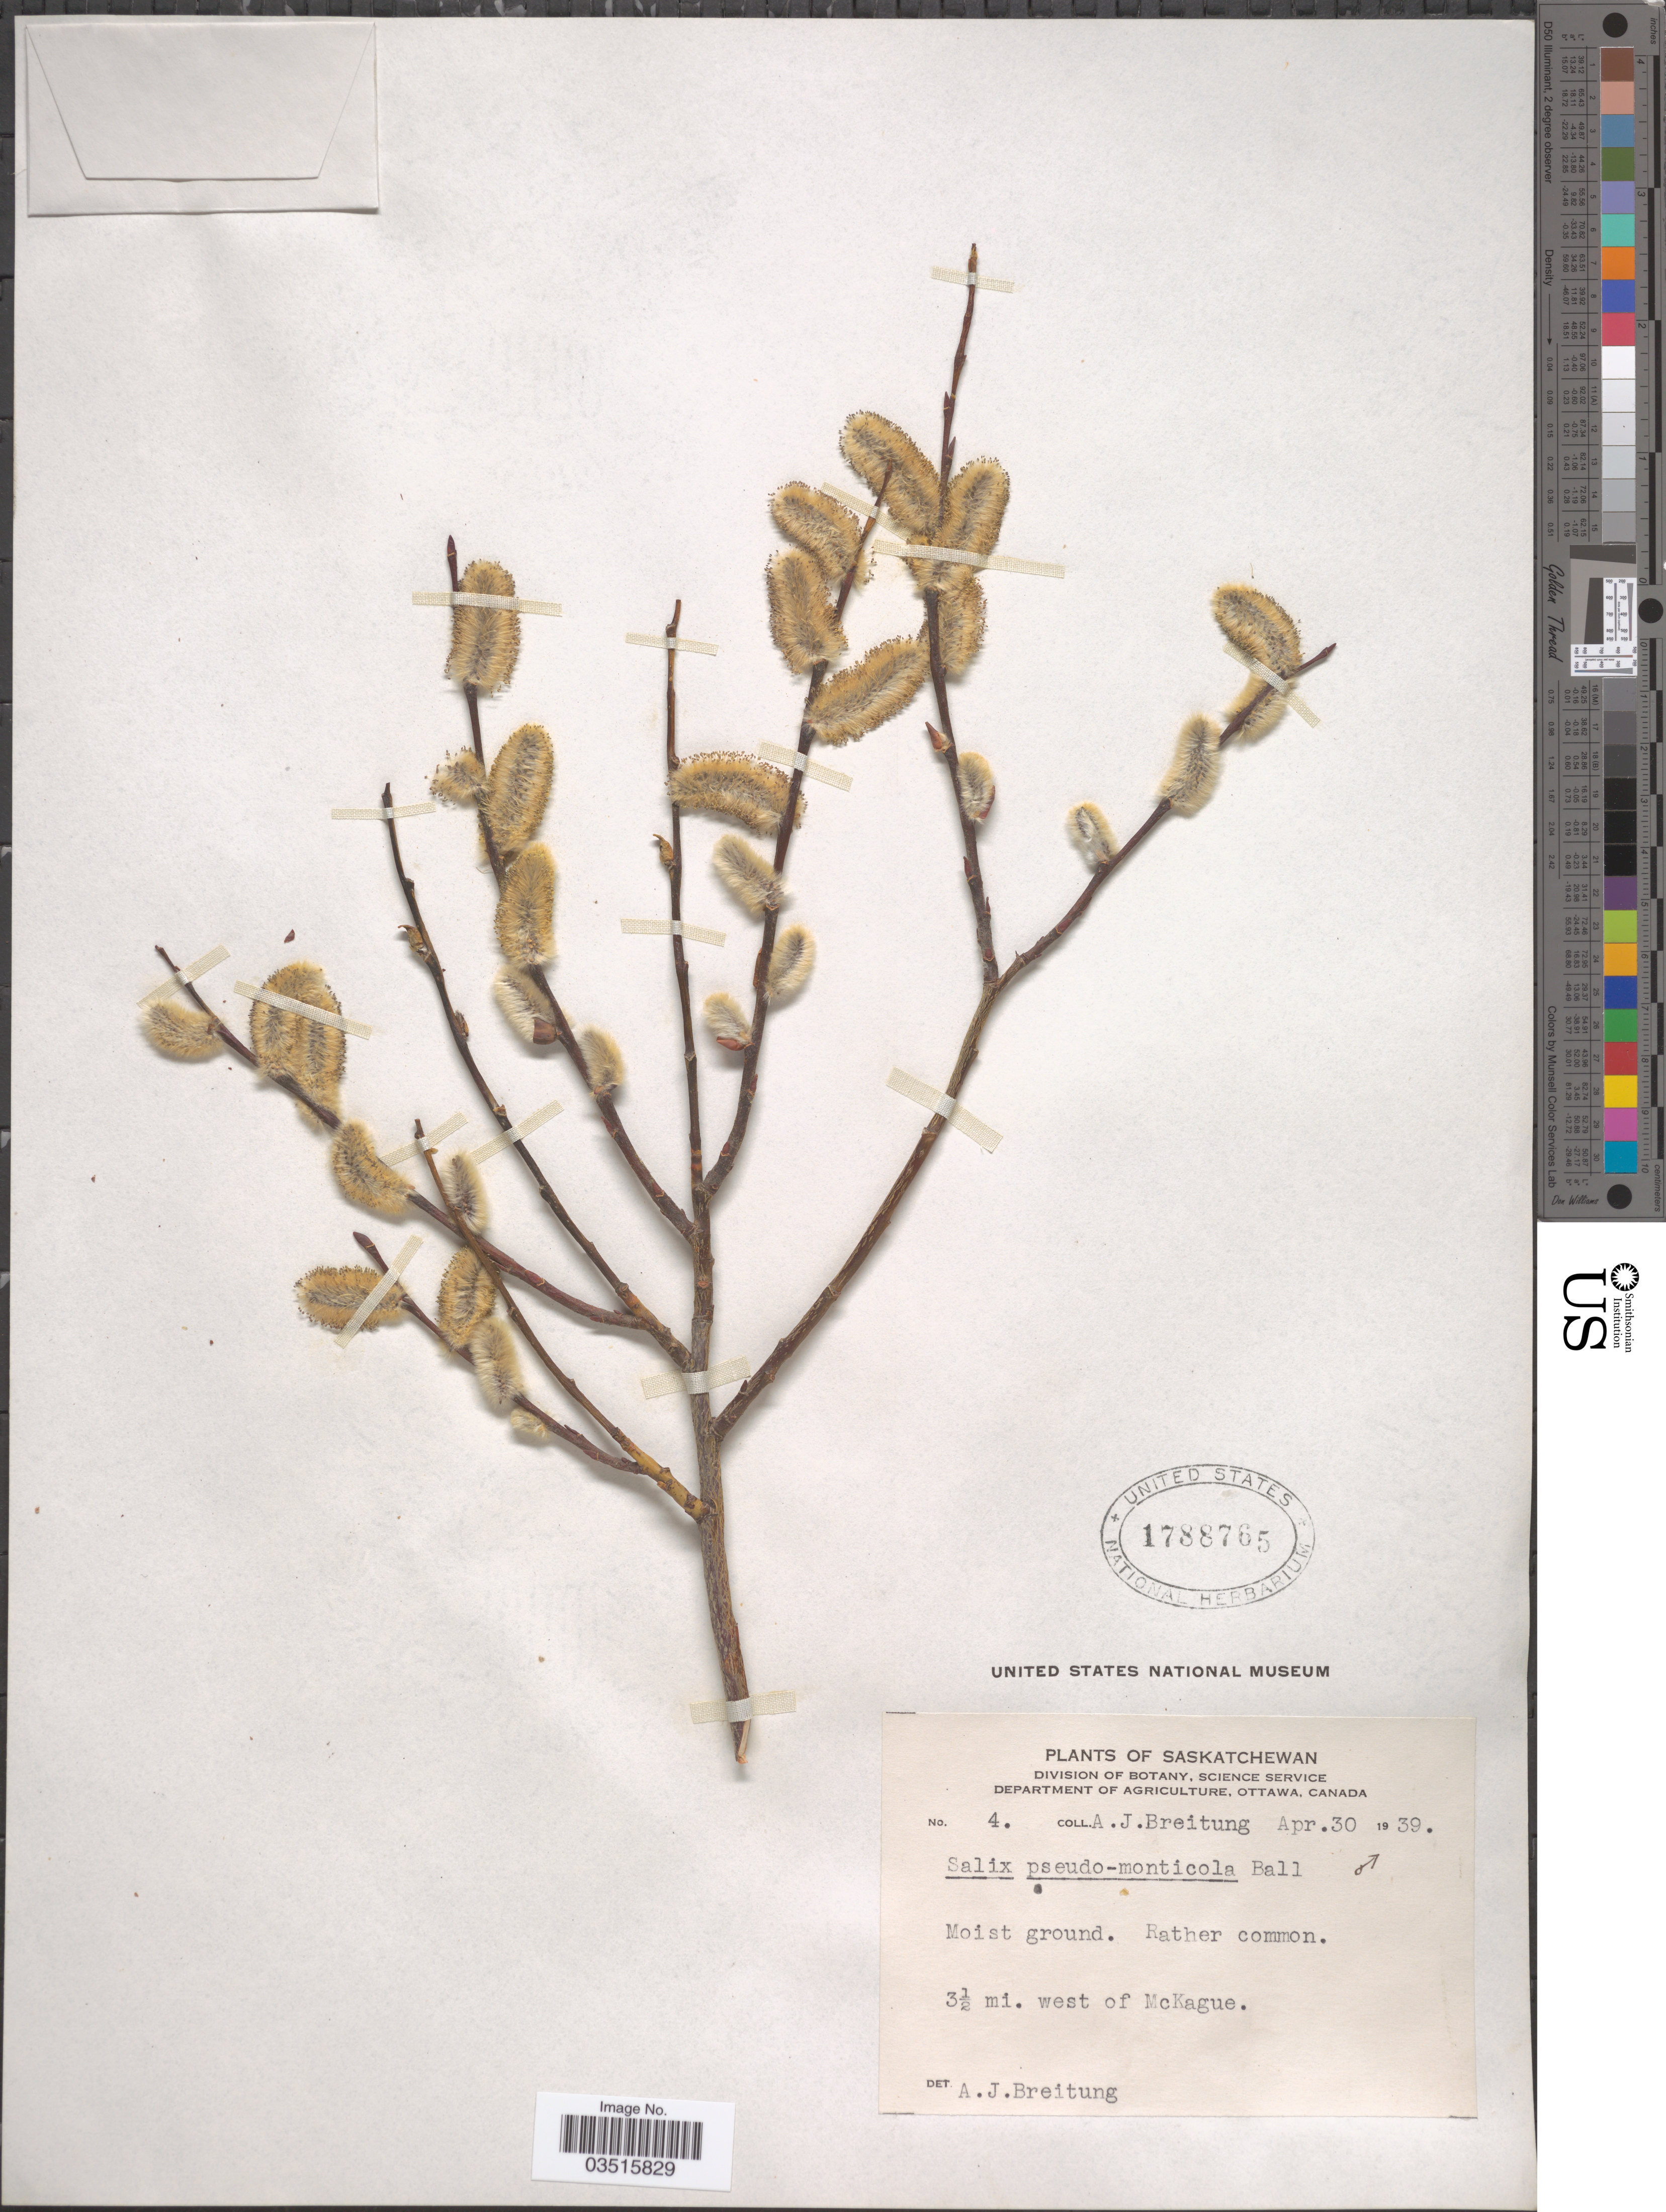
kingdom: Plantae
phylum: Tracheophyta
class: Magnoliopsida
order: Malpighiales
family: Salicaceae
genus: Salix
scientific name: Salix monticola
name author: Bebb.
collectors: A. Breitung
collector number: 4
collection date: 1939-04-30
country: Canada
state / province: Saskatchewan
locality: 3½ mi. west of McKague.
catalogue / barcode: US 1788765